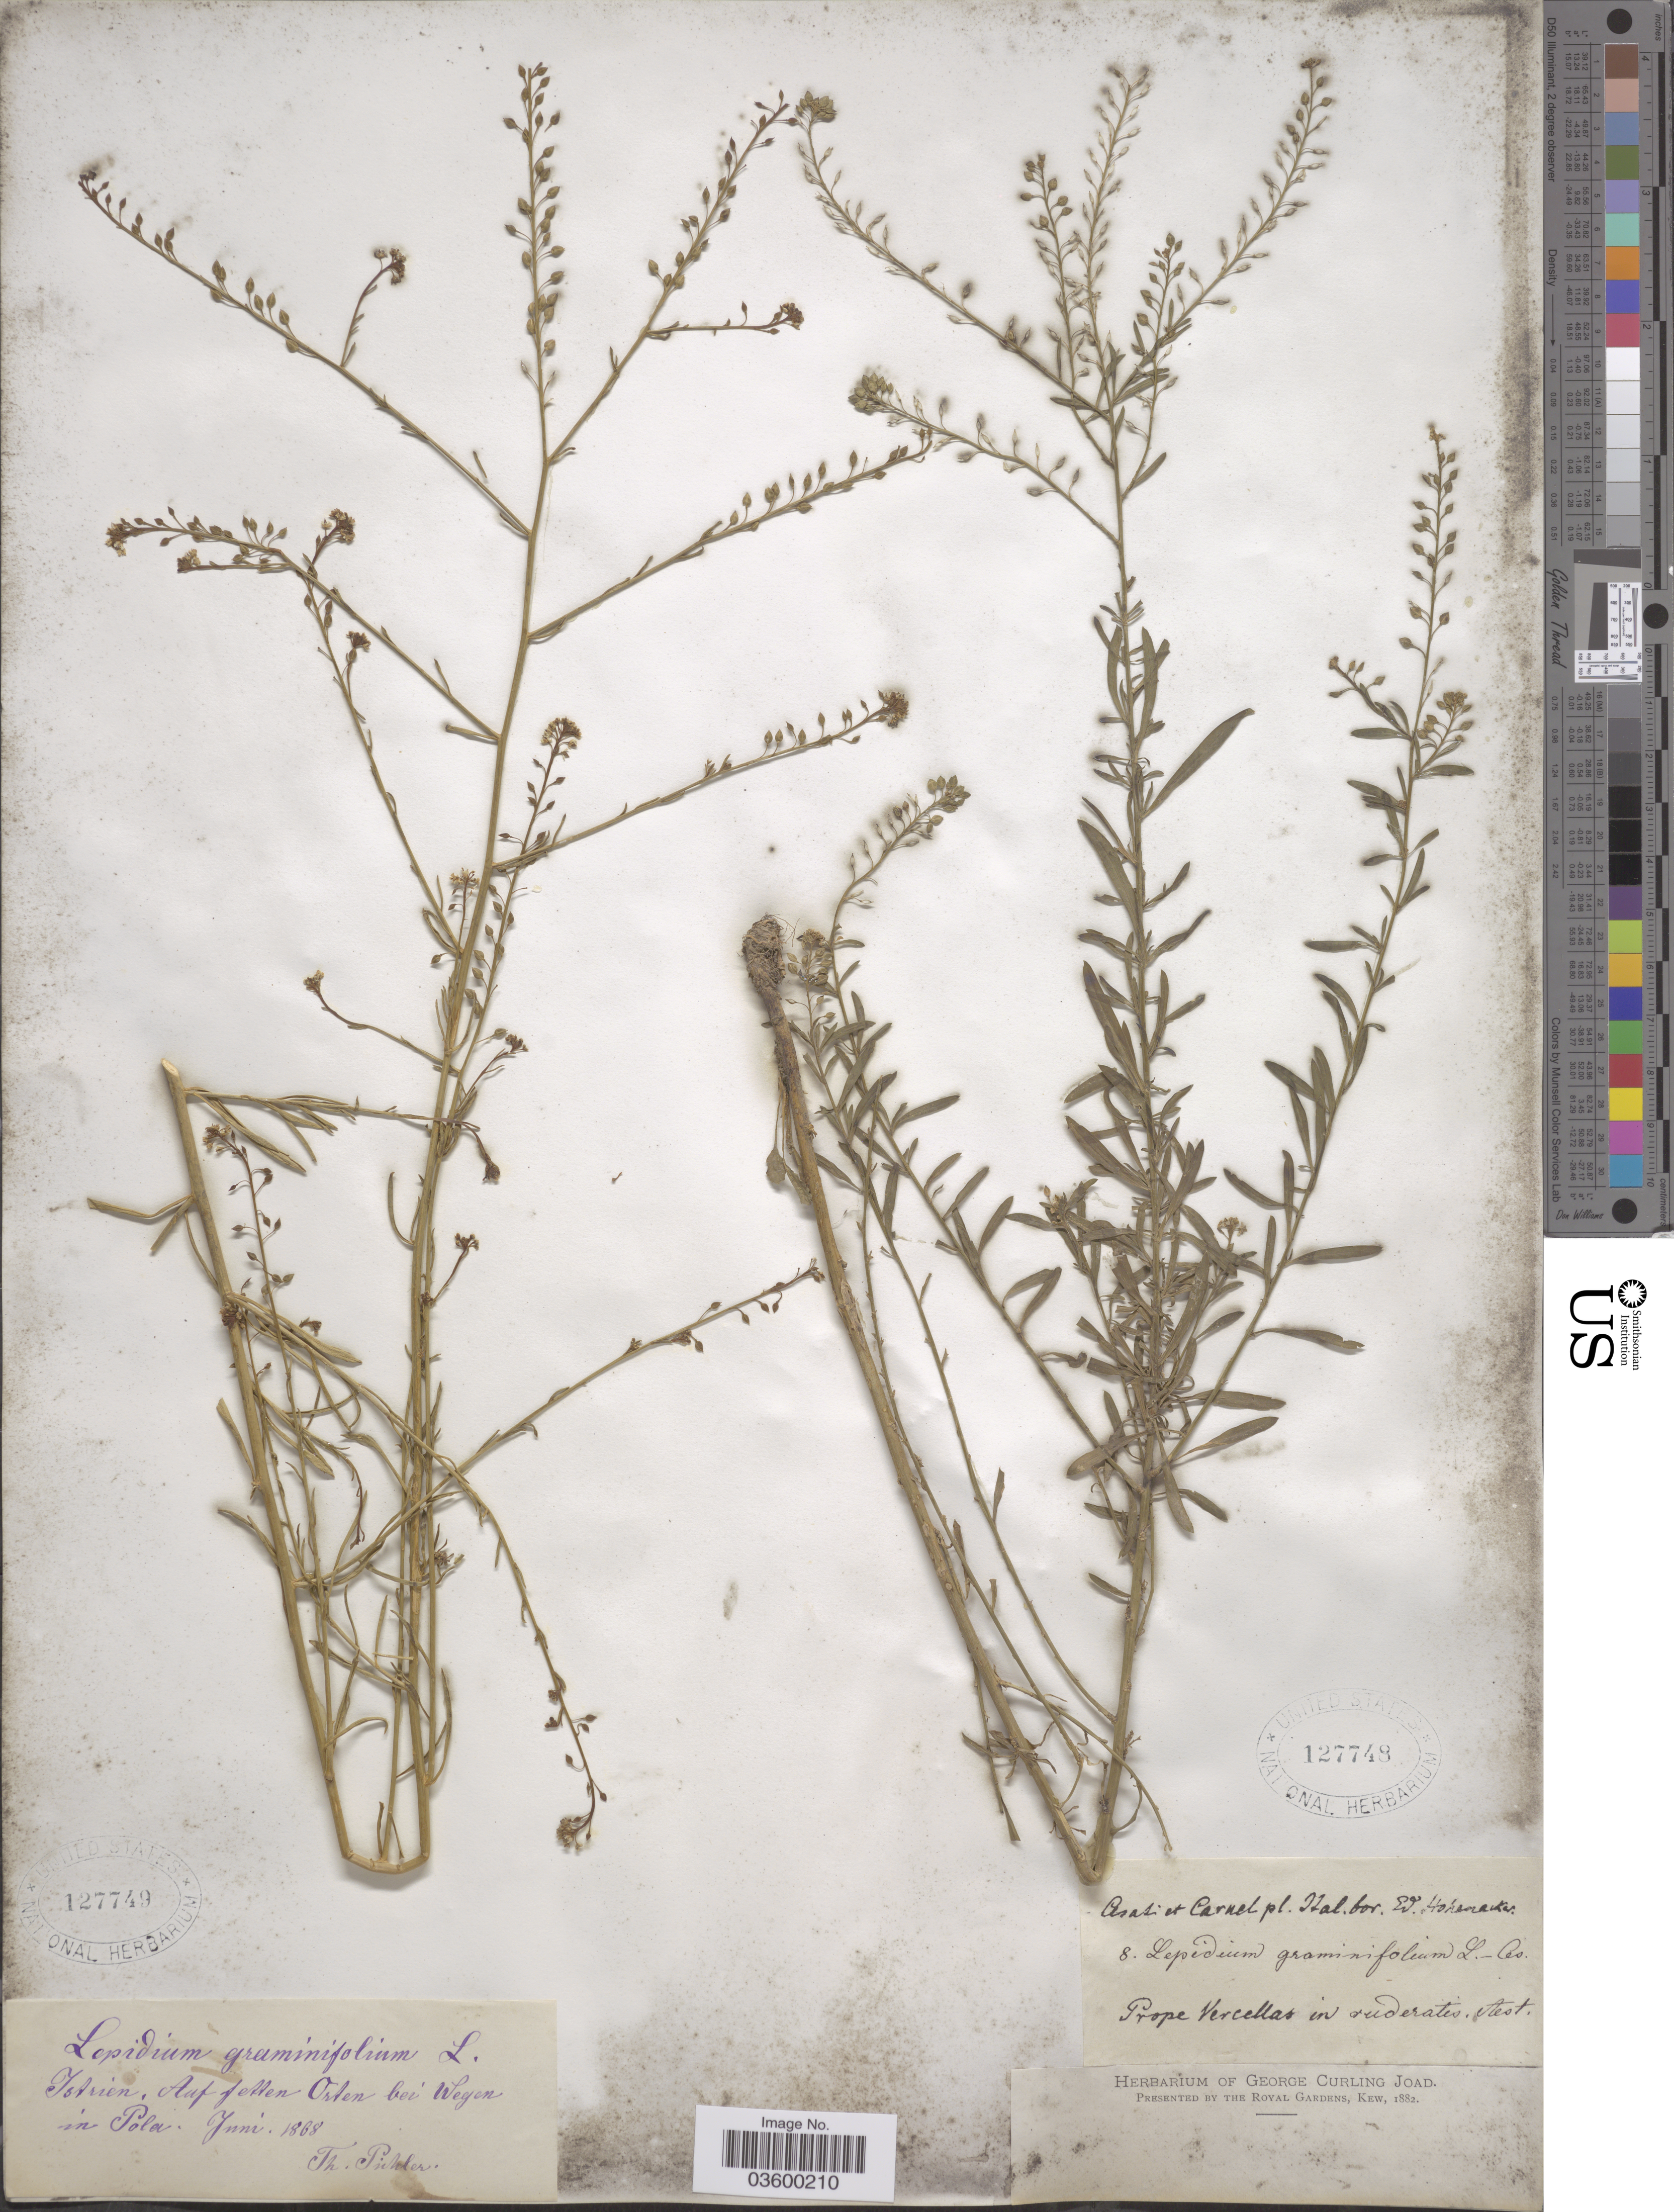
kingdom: Plantae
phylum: Tracheophyta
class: Magnoliopsida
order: Brassicales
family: Brassicaceae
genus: Lepidium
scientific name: Lepidium graminifolium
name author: L.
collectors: Cesati & Carnel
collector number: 8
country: Italy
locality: Ital. bor. Prope Vercellas in ruderatis. Aest.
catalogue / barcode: US 127748